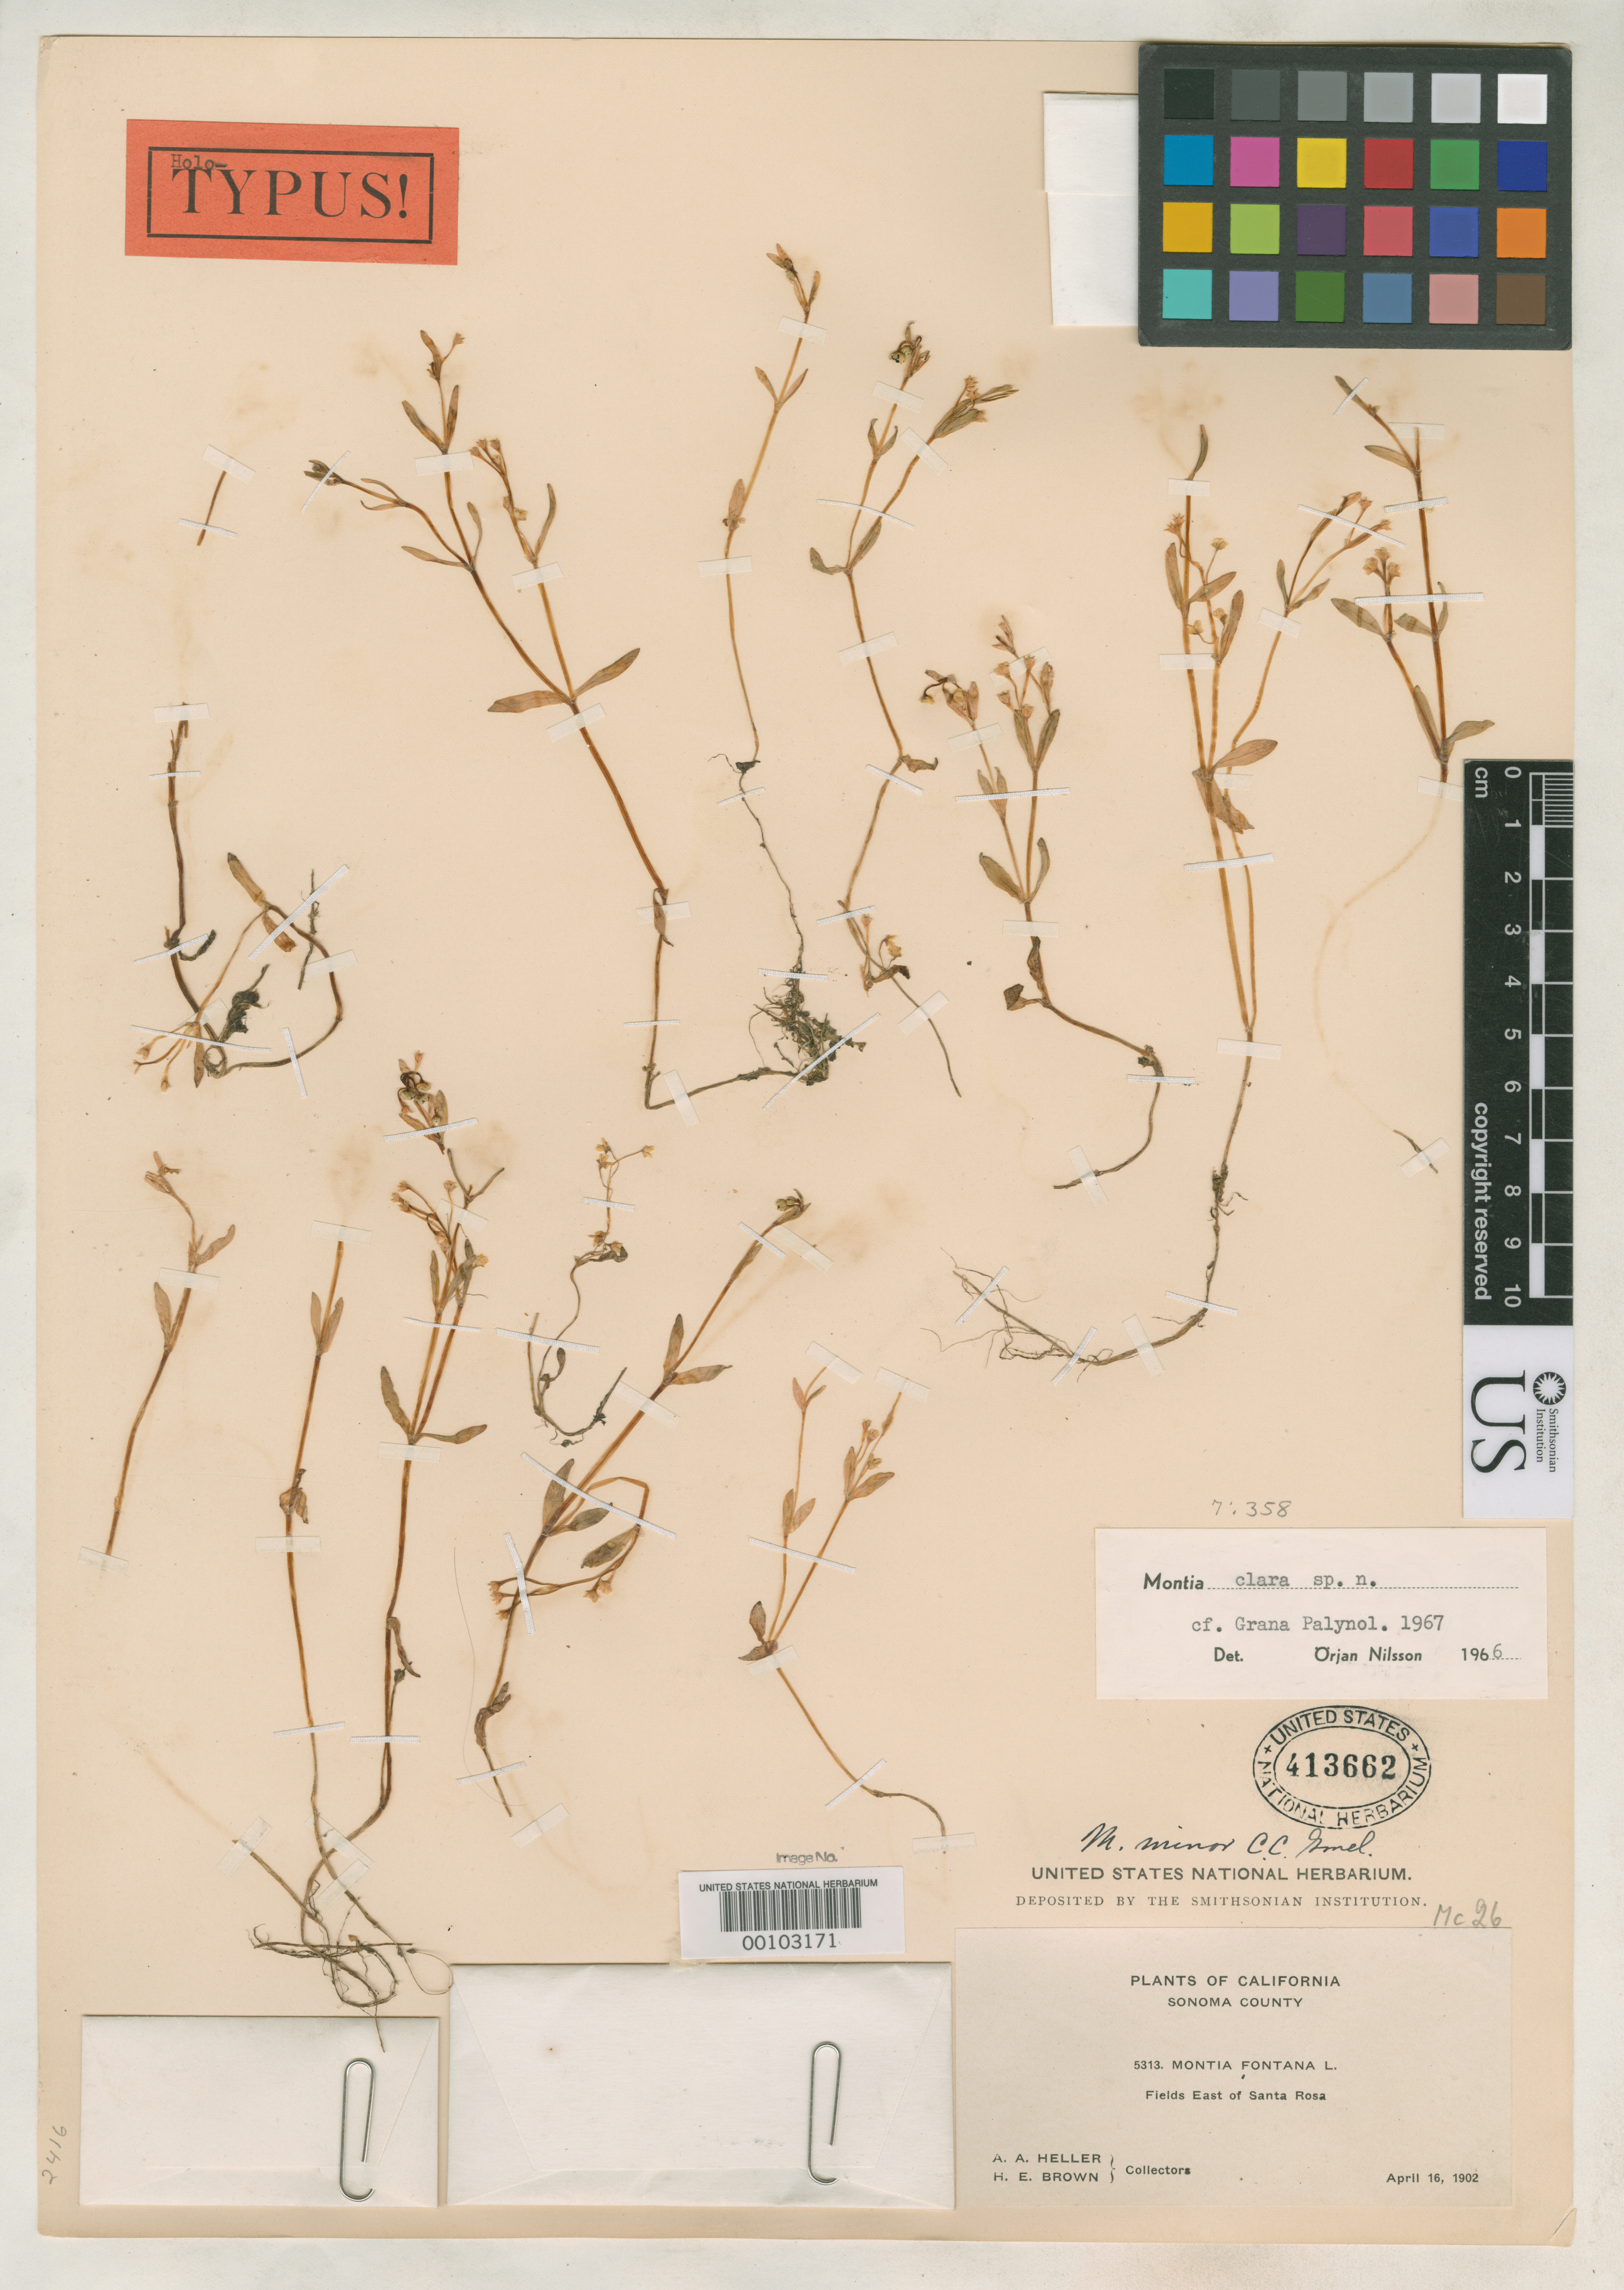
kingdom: Plantae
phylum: Tracheophyta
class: Magnoliopsida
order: Caryophyllales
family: Montiaceae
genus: Montia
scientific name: Montia clara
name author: Ö. Nilsson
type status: Holotype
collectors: A. A. Heller & H. E. Brown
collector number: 5315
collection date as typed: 16 Apr 1902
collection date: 1902-04-16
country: United States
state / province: California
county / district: Sonoma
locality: East of Santa Rosa.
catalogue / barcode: US 413662